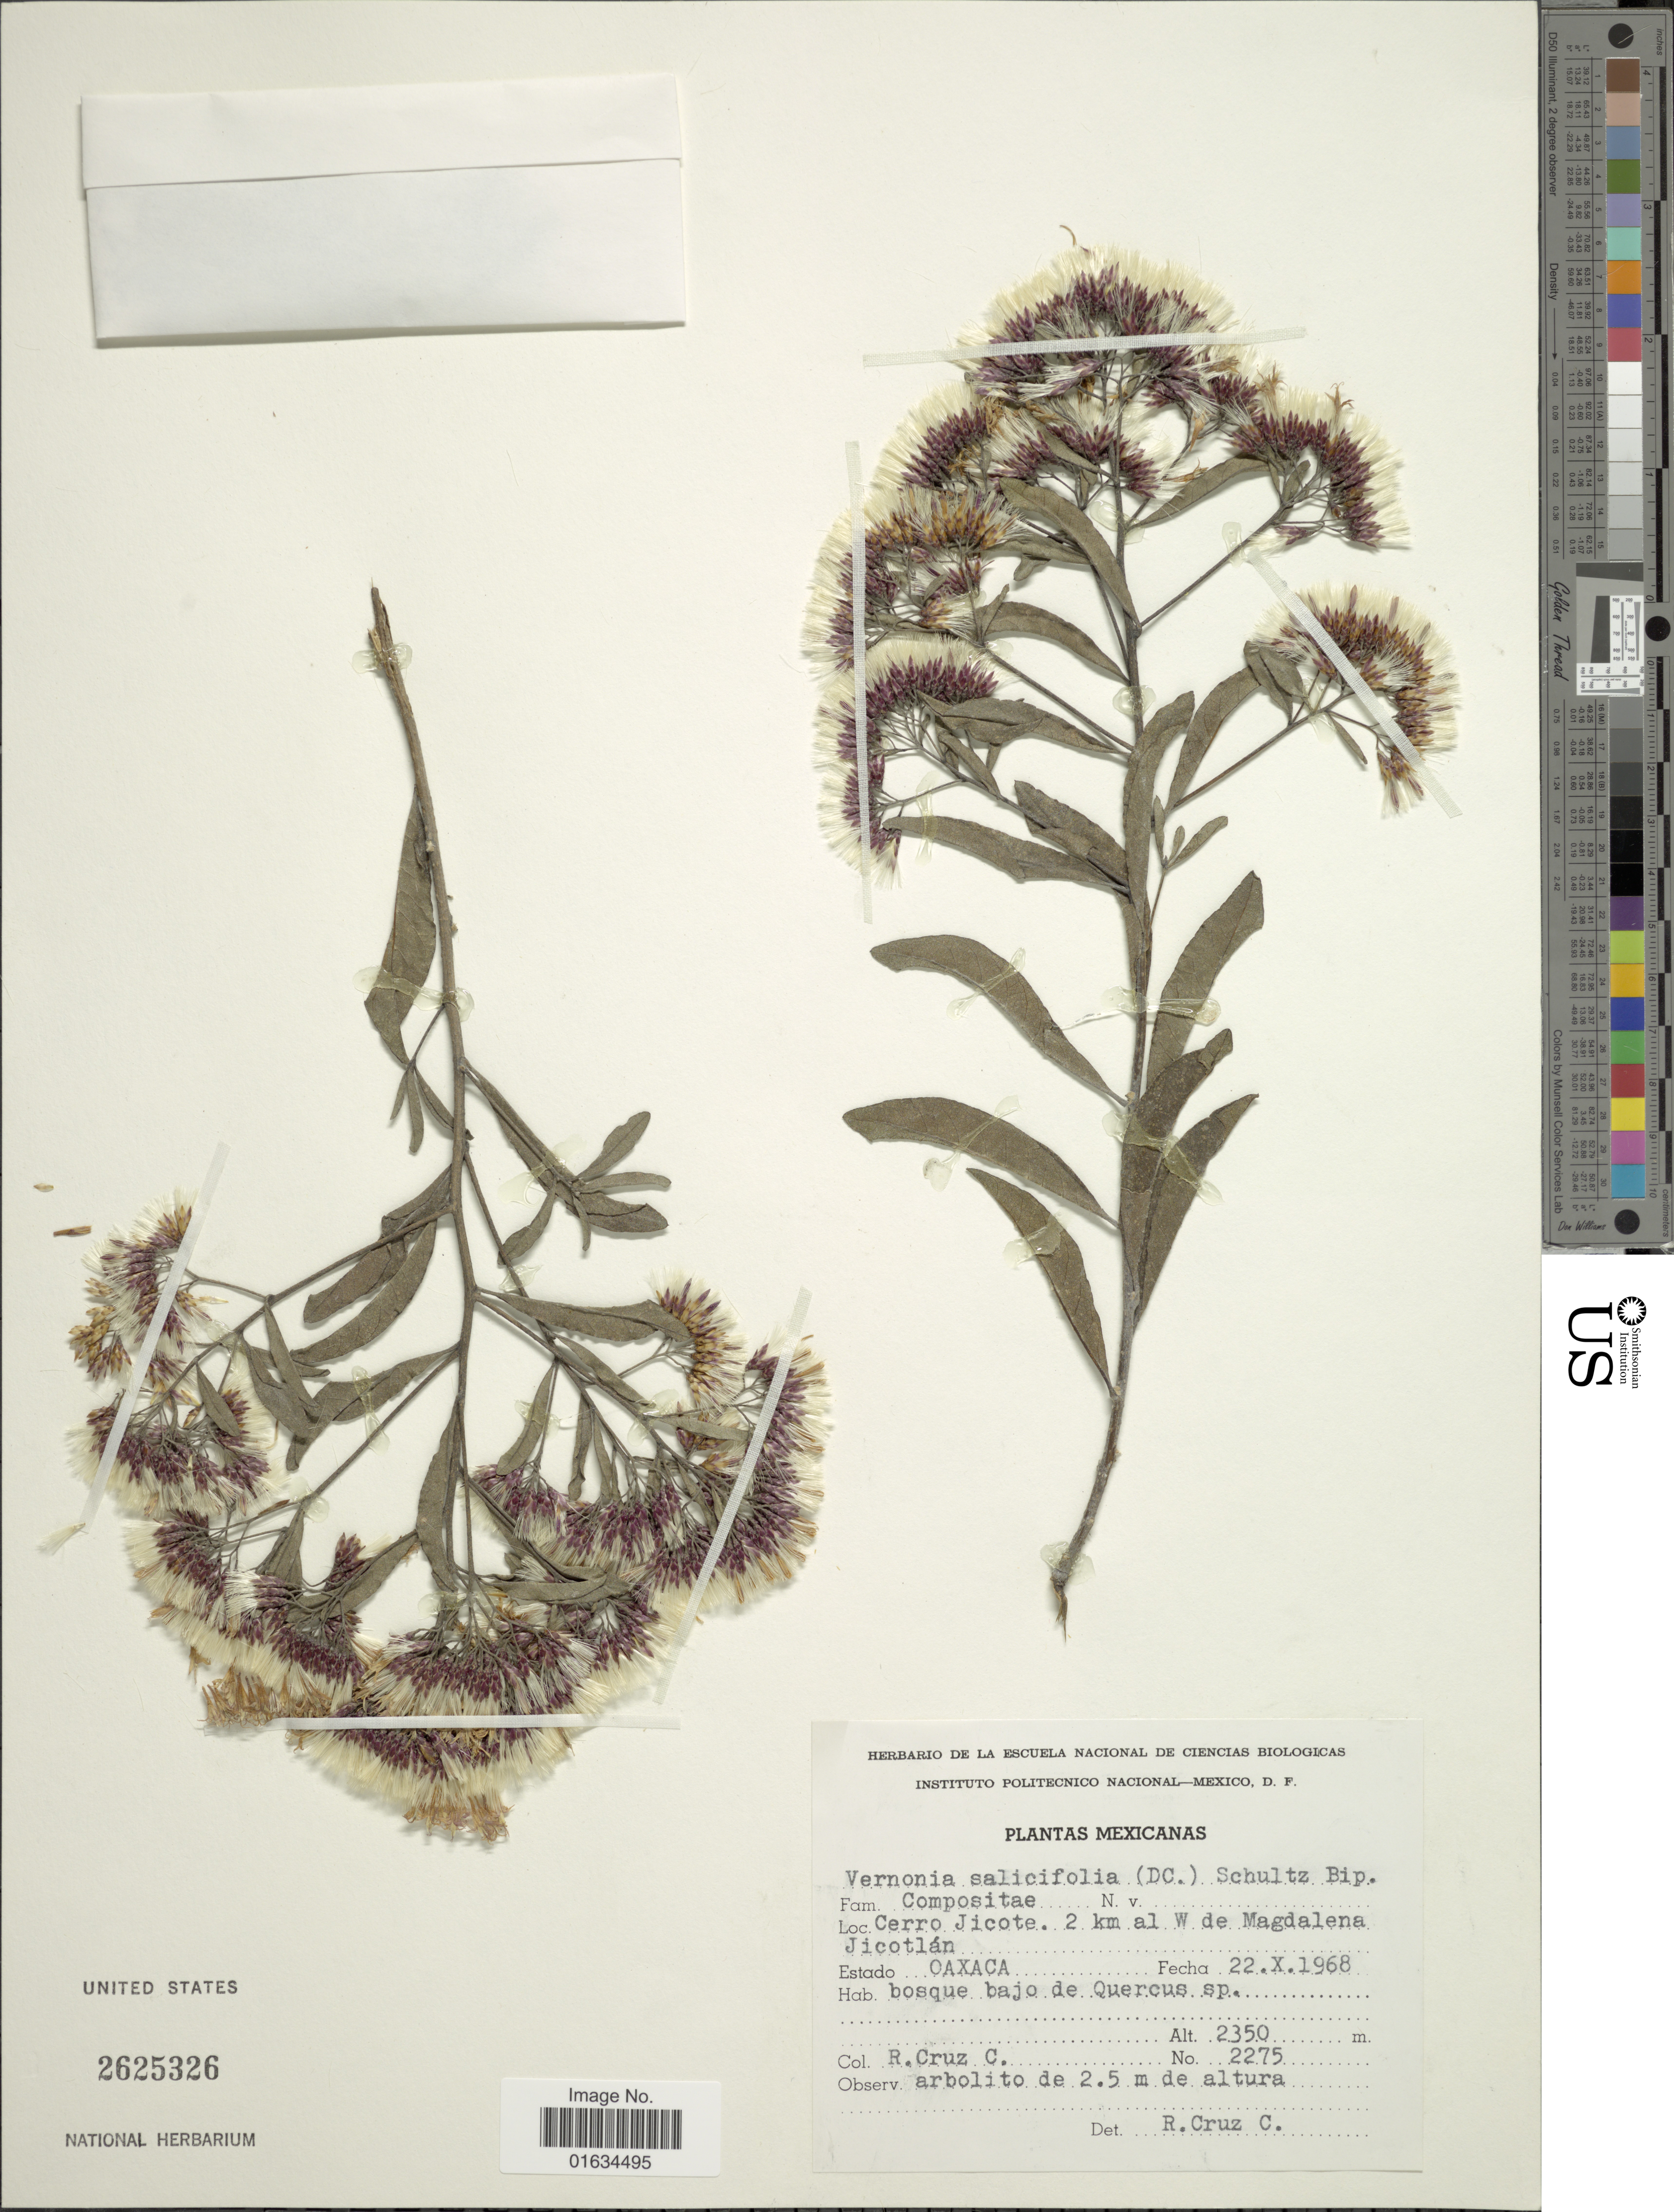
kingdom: Plantae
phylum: Tracheophyta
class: Magnoliopsida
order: Asterales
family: Asteraceae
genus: Critoniopsis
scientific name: Critoniopsis salicifolia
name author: (DC.) H. Rob.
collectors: R. Cruz Cisneros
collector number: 2275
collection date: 1968-10-22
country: Mexico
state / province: Oaxaca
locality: Cerro Jicote, 2 km al W de Magdalena, Jicotlan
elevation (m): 2350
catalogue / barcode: US 2625326